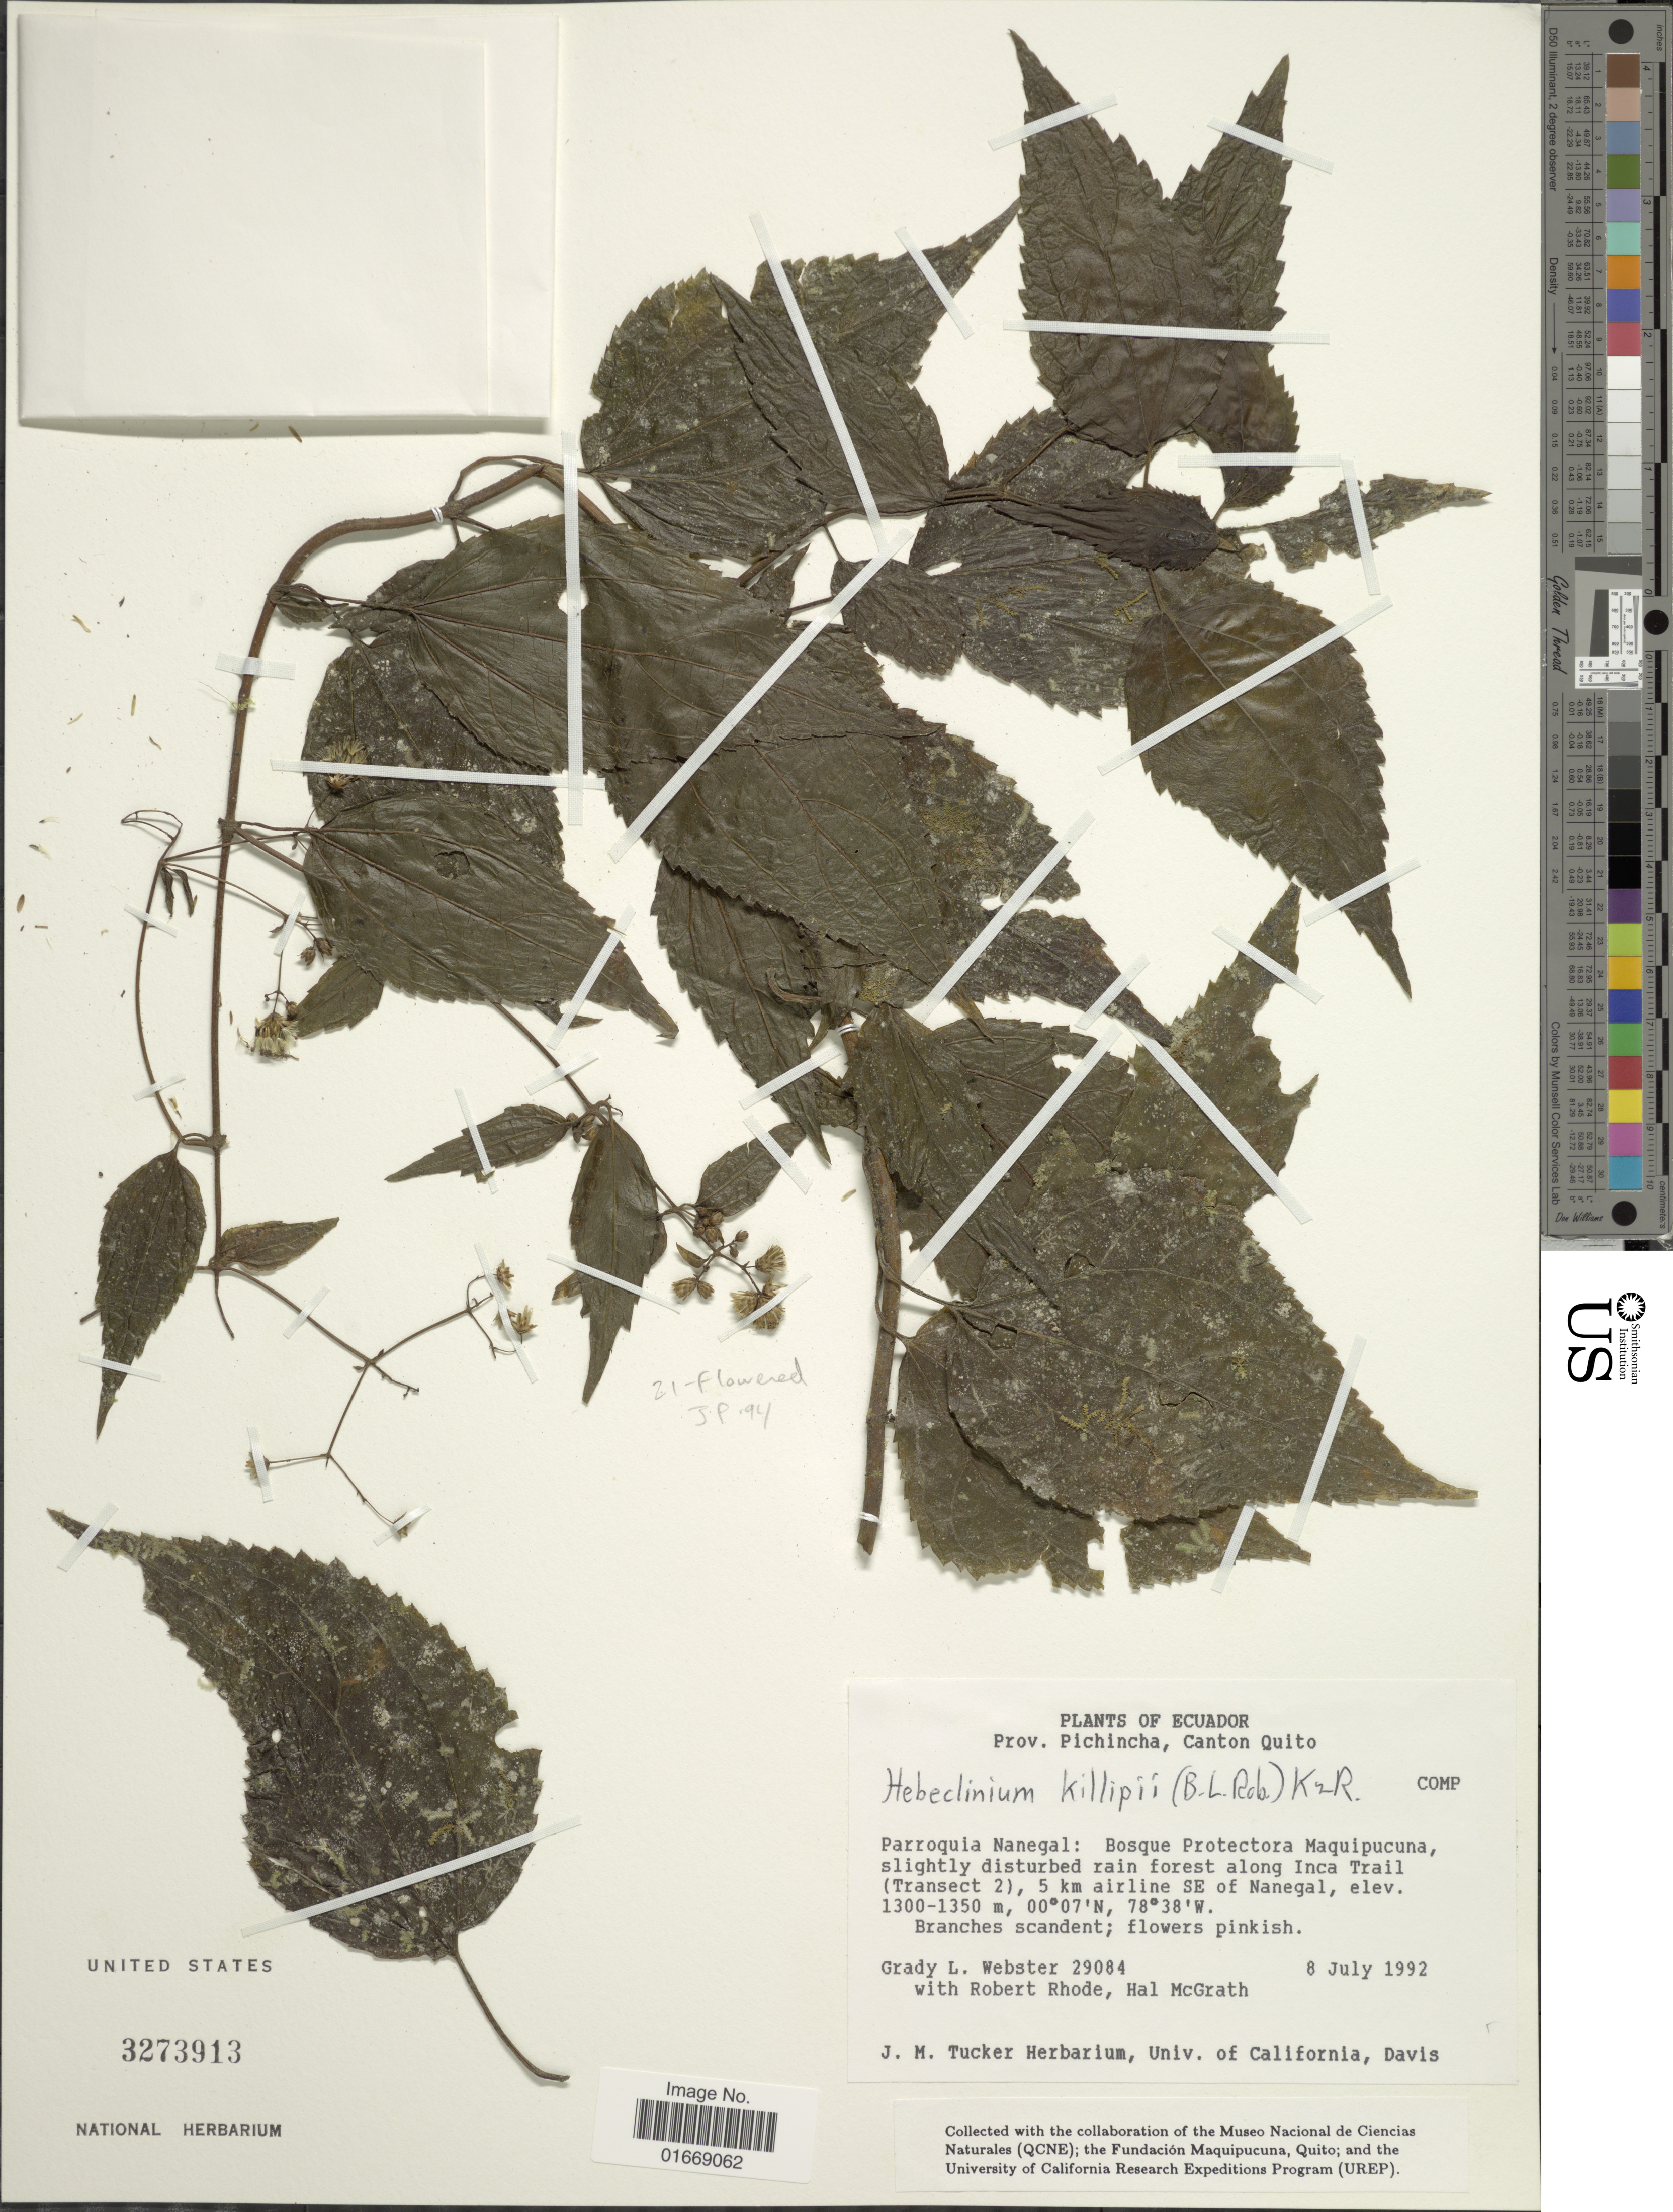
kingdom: Plantae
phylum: Tracheophyta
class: Magnoliopsida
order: Asterales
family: Asteraceae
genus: Hebeclinium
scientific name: Hebeclinium killipii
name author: (B.L. Rob.) R.M. King & H. Rob.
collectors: G. L. Webster, R. Rhode & H. McGrath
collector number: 29084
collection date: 1992-07-08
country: Ecuador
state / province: Pichincha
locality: Canton Quito, Parroquia Nanegal, Bosque Protectora Maquipucuna, along Inca Trail (Transect 2), 5 km airline SE of Nanegal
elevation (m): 1300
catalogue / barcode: US 3273913